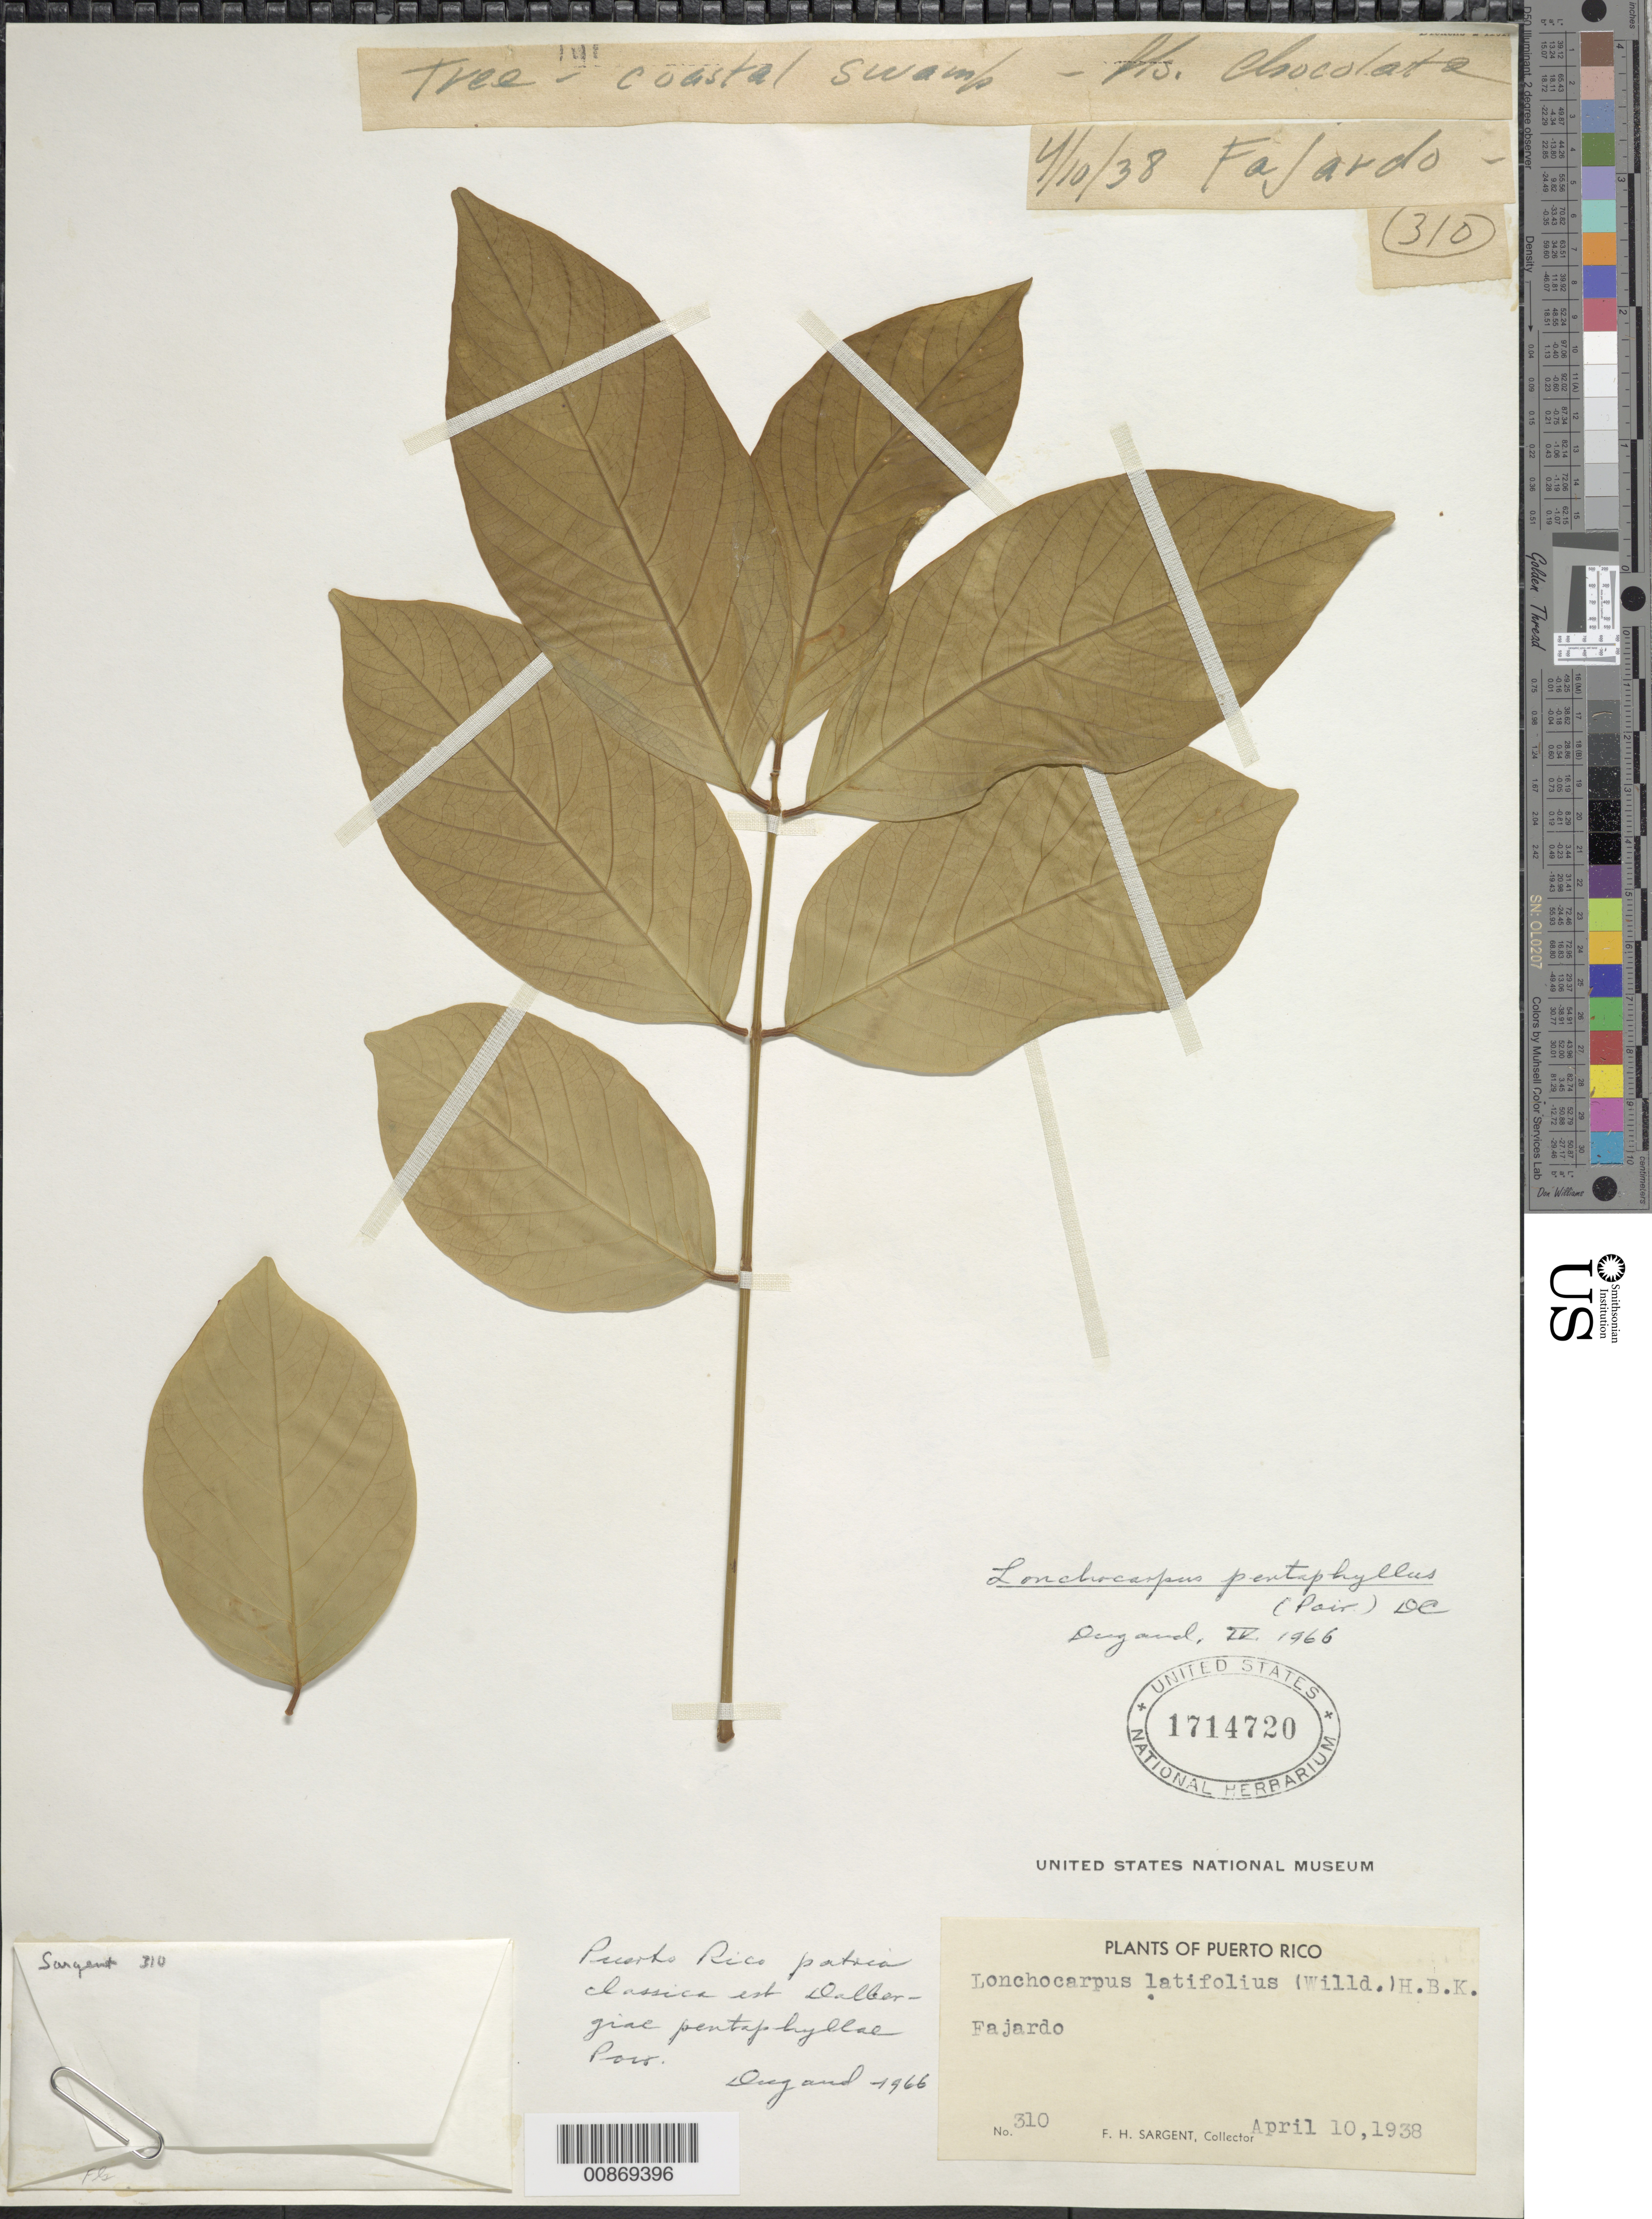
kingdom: Plantae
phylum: Tracheophyta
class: Magnoliopsida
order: Fabales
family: Fabaceae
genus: Lonchocarpus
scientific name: Lonchocarpus heptaphyllus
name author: (Poir.) DC.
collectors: F. H. Sargent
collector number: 310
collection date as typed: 10 Apr 1938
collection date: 1938-04-10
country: Puerto Rico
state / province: Fajardo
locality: Fajardo.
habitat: Coastal swamp.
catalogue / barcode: US 1714720